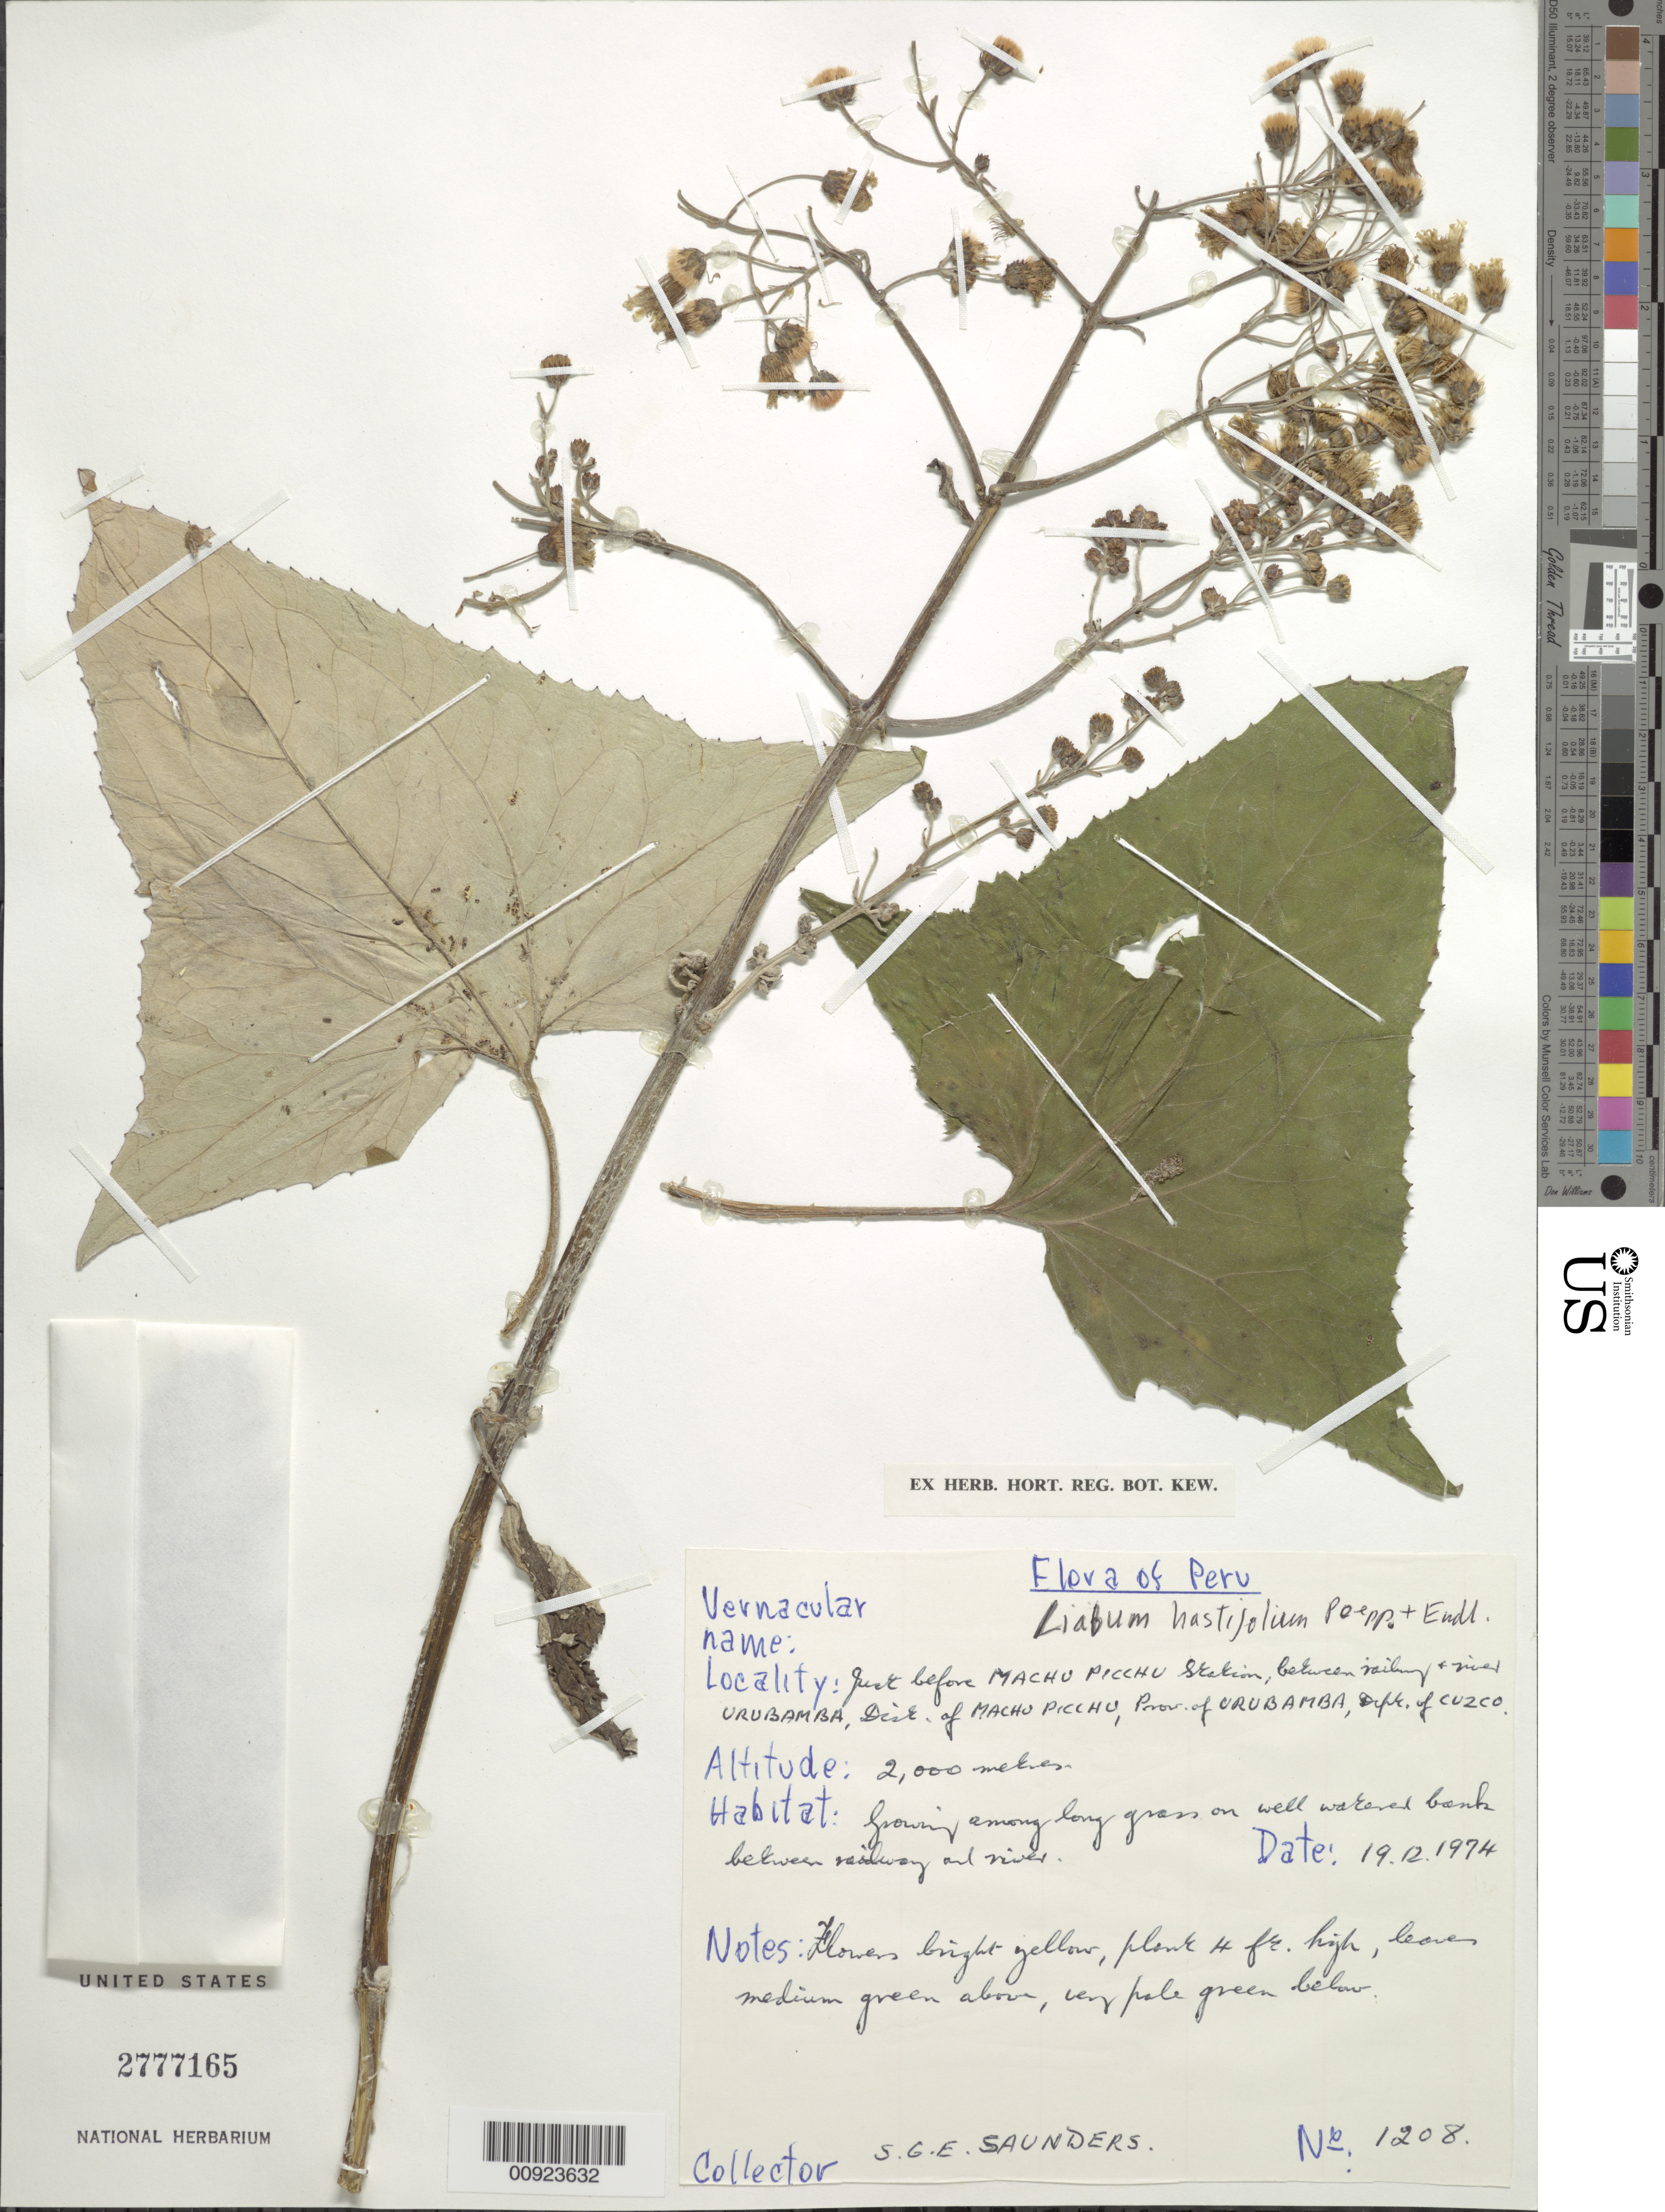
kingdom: Plantae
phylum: Tracheophyta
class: Magnoliopsida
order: Asterales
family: Asteraceae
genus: Munnozia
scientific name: Munnozia hastifolia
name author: (Poepp.) H. Rob. & Brettell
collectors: S. G. E. Saunders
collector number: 1208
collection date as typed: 19 December 1974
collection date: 1974-12-19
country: Peru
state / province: Cusco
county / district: Urubamba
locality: Cuzco; just before Machu Picchu Station, between railway and river Urubamba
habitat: Among long grass on well watered bank between railway and river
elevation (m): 2000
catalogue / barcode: US 2777165